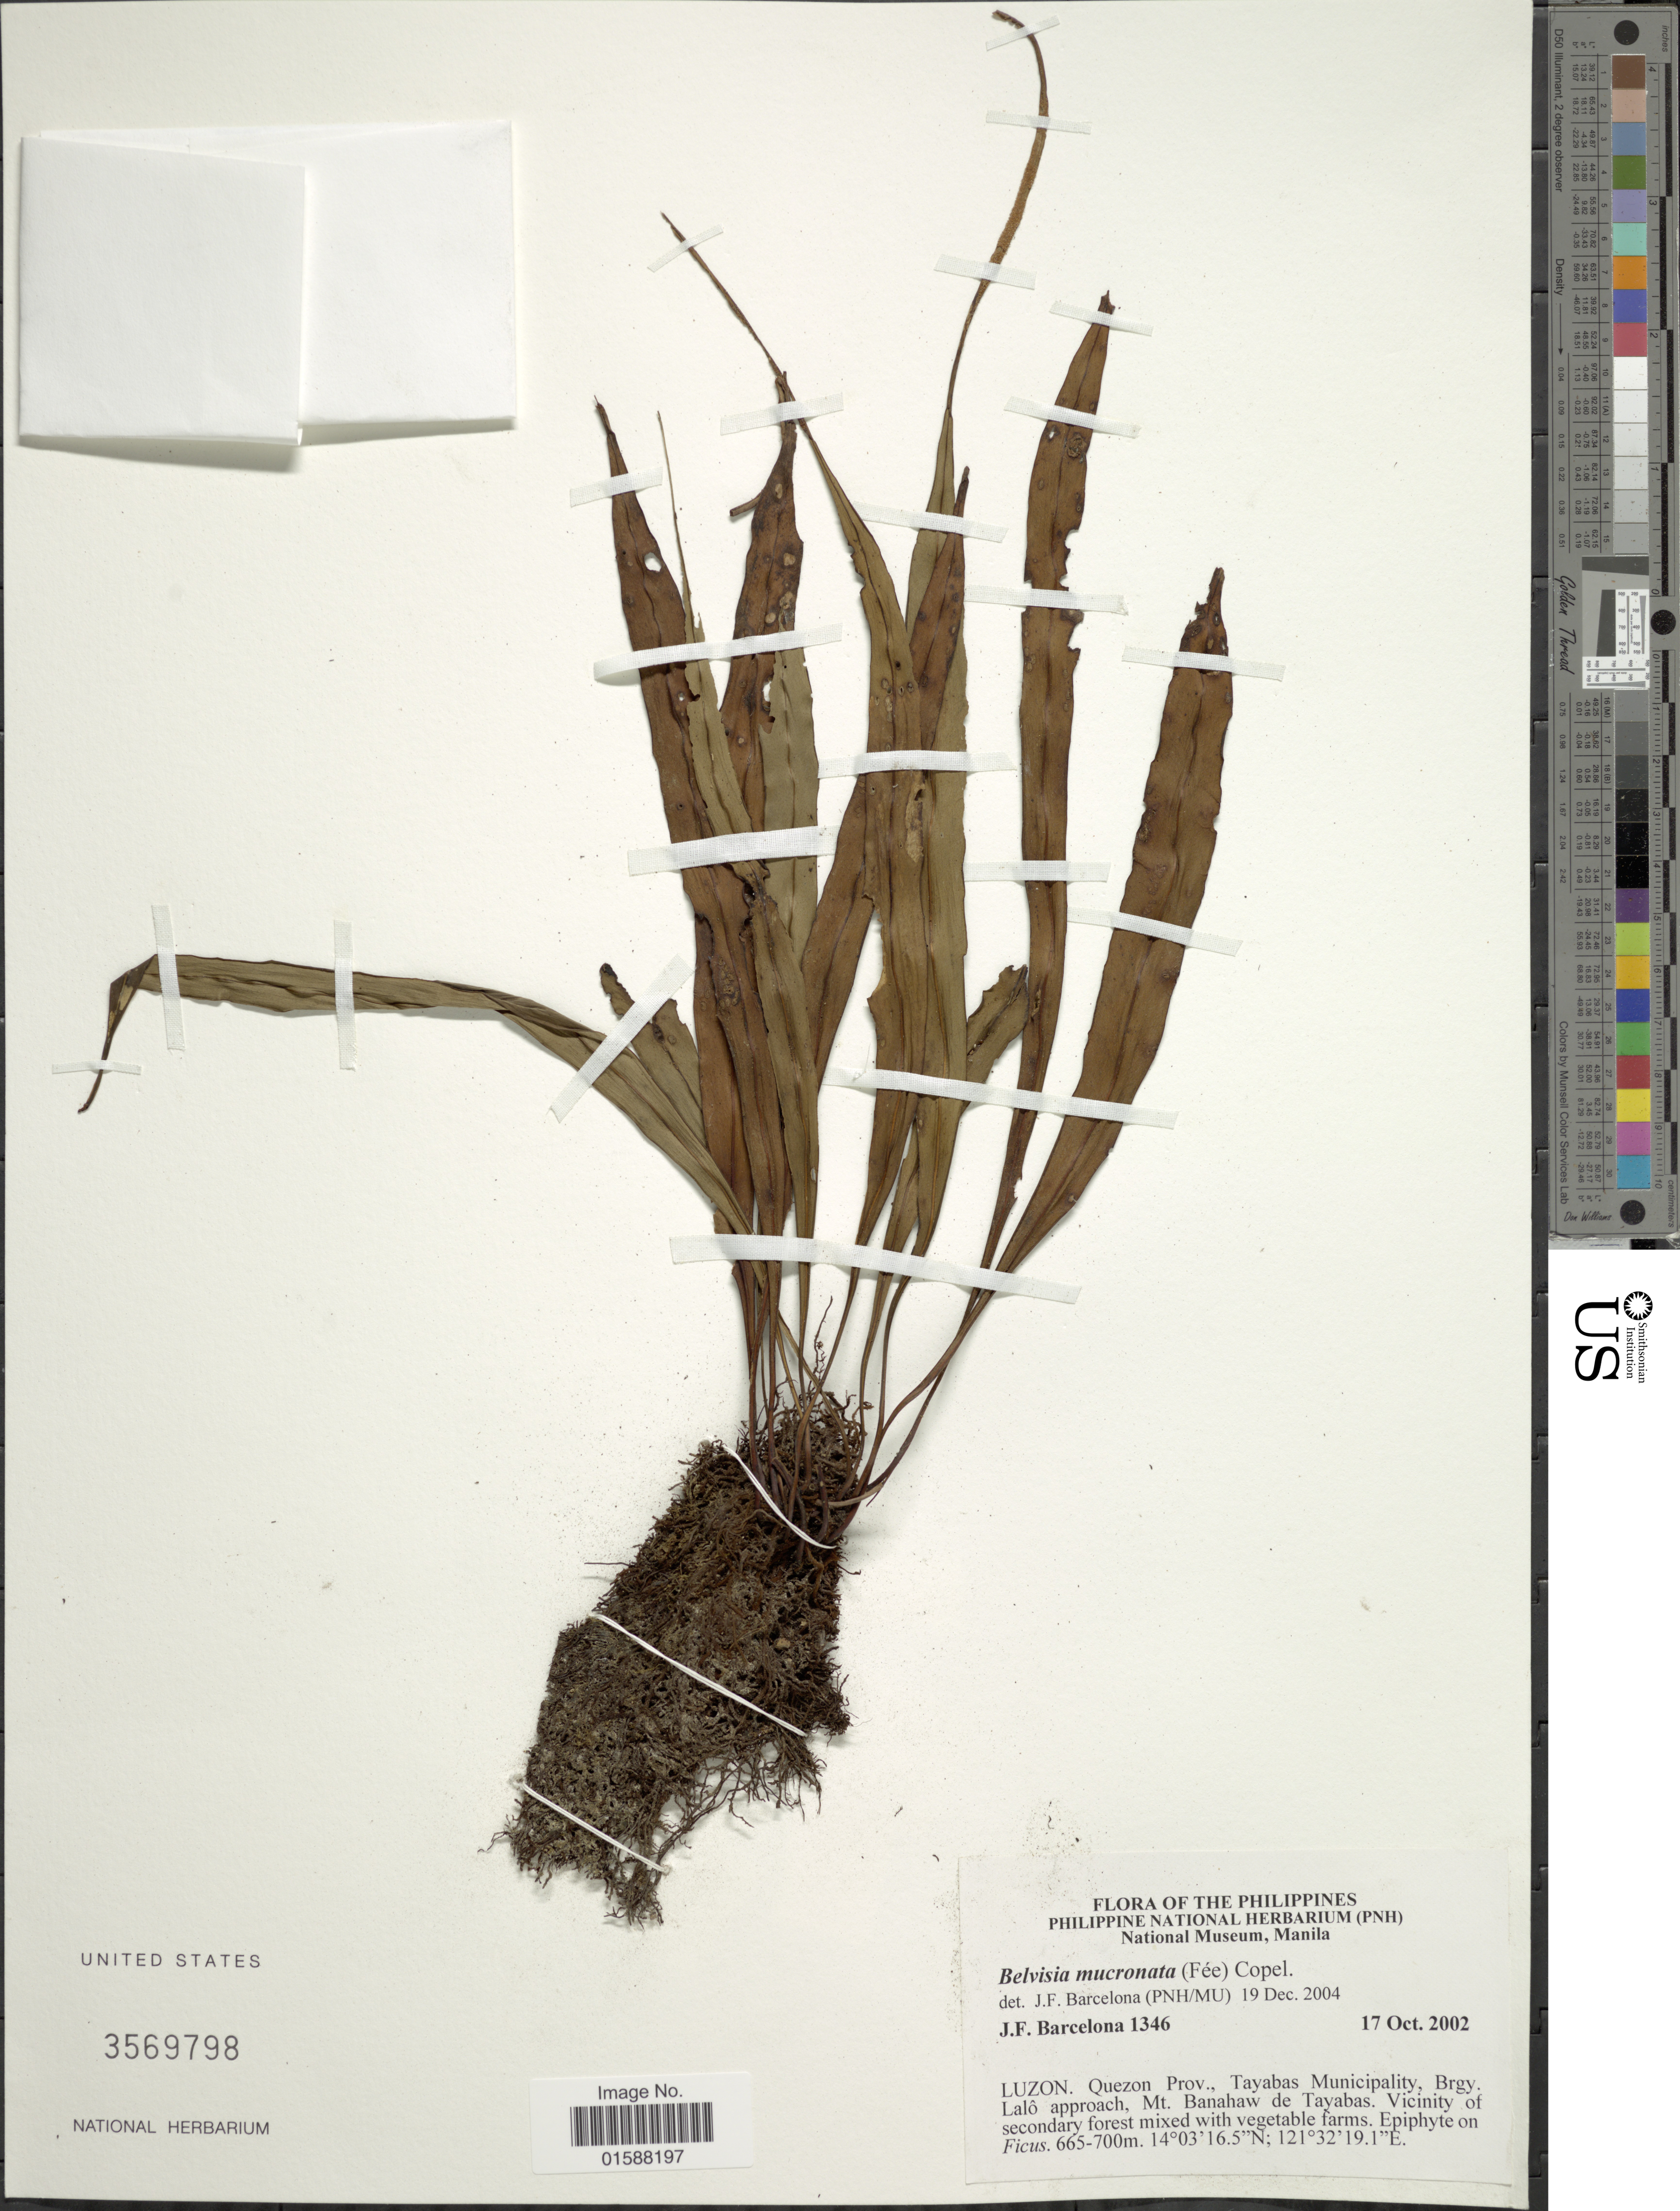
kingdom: Plantae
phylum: Tracheophyta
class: Polypodiopsida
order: Polypodiales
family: Polypodiaceae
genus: Lepisorus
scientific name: Lepisorus mucronatus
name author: (Fée) Li S. Wang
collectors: J. F. Barcelona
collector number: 1346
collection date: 2002-10-17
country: Philippines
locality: Luzon. Quezon Prov., Tayabas Municipality, Brgy. Lalô approach, Mt. Banahaw de Tayabas. Vicinity of secondary forest mixed with vegetable farms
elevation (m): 665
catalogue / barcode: US 3569798